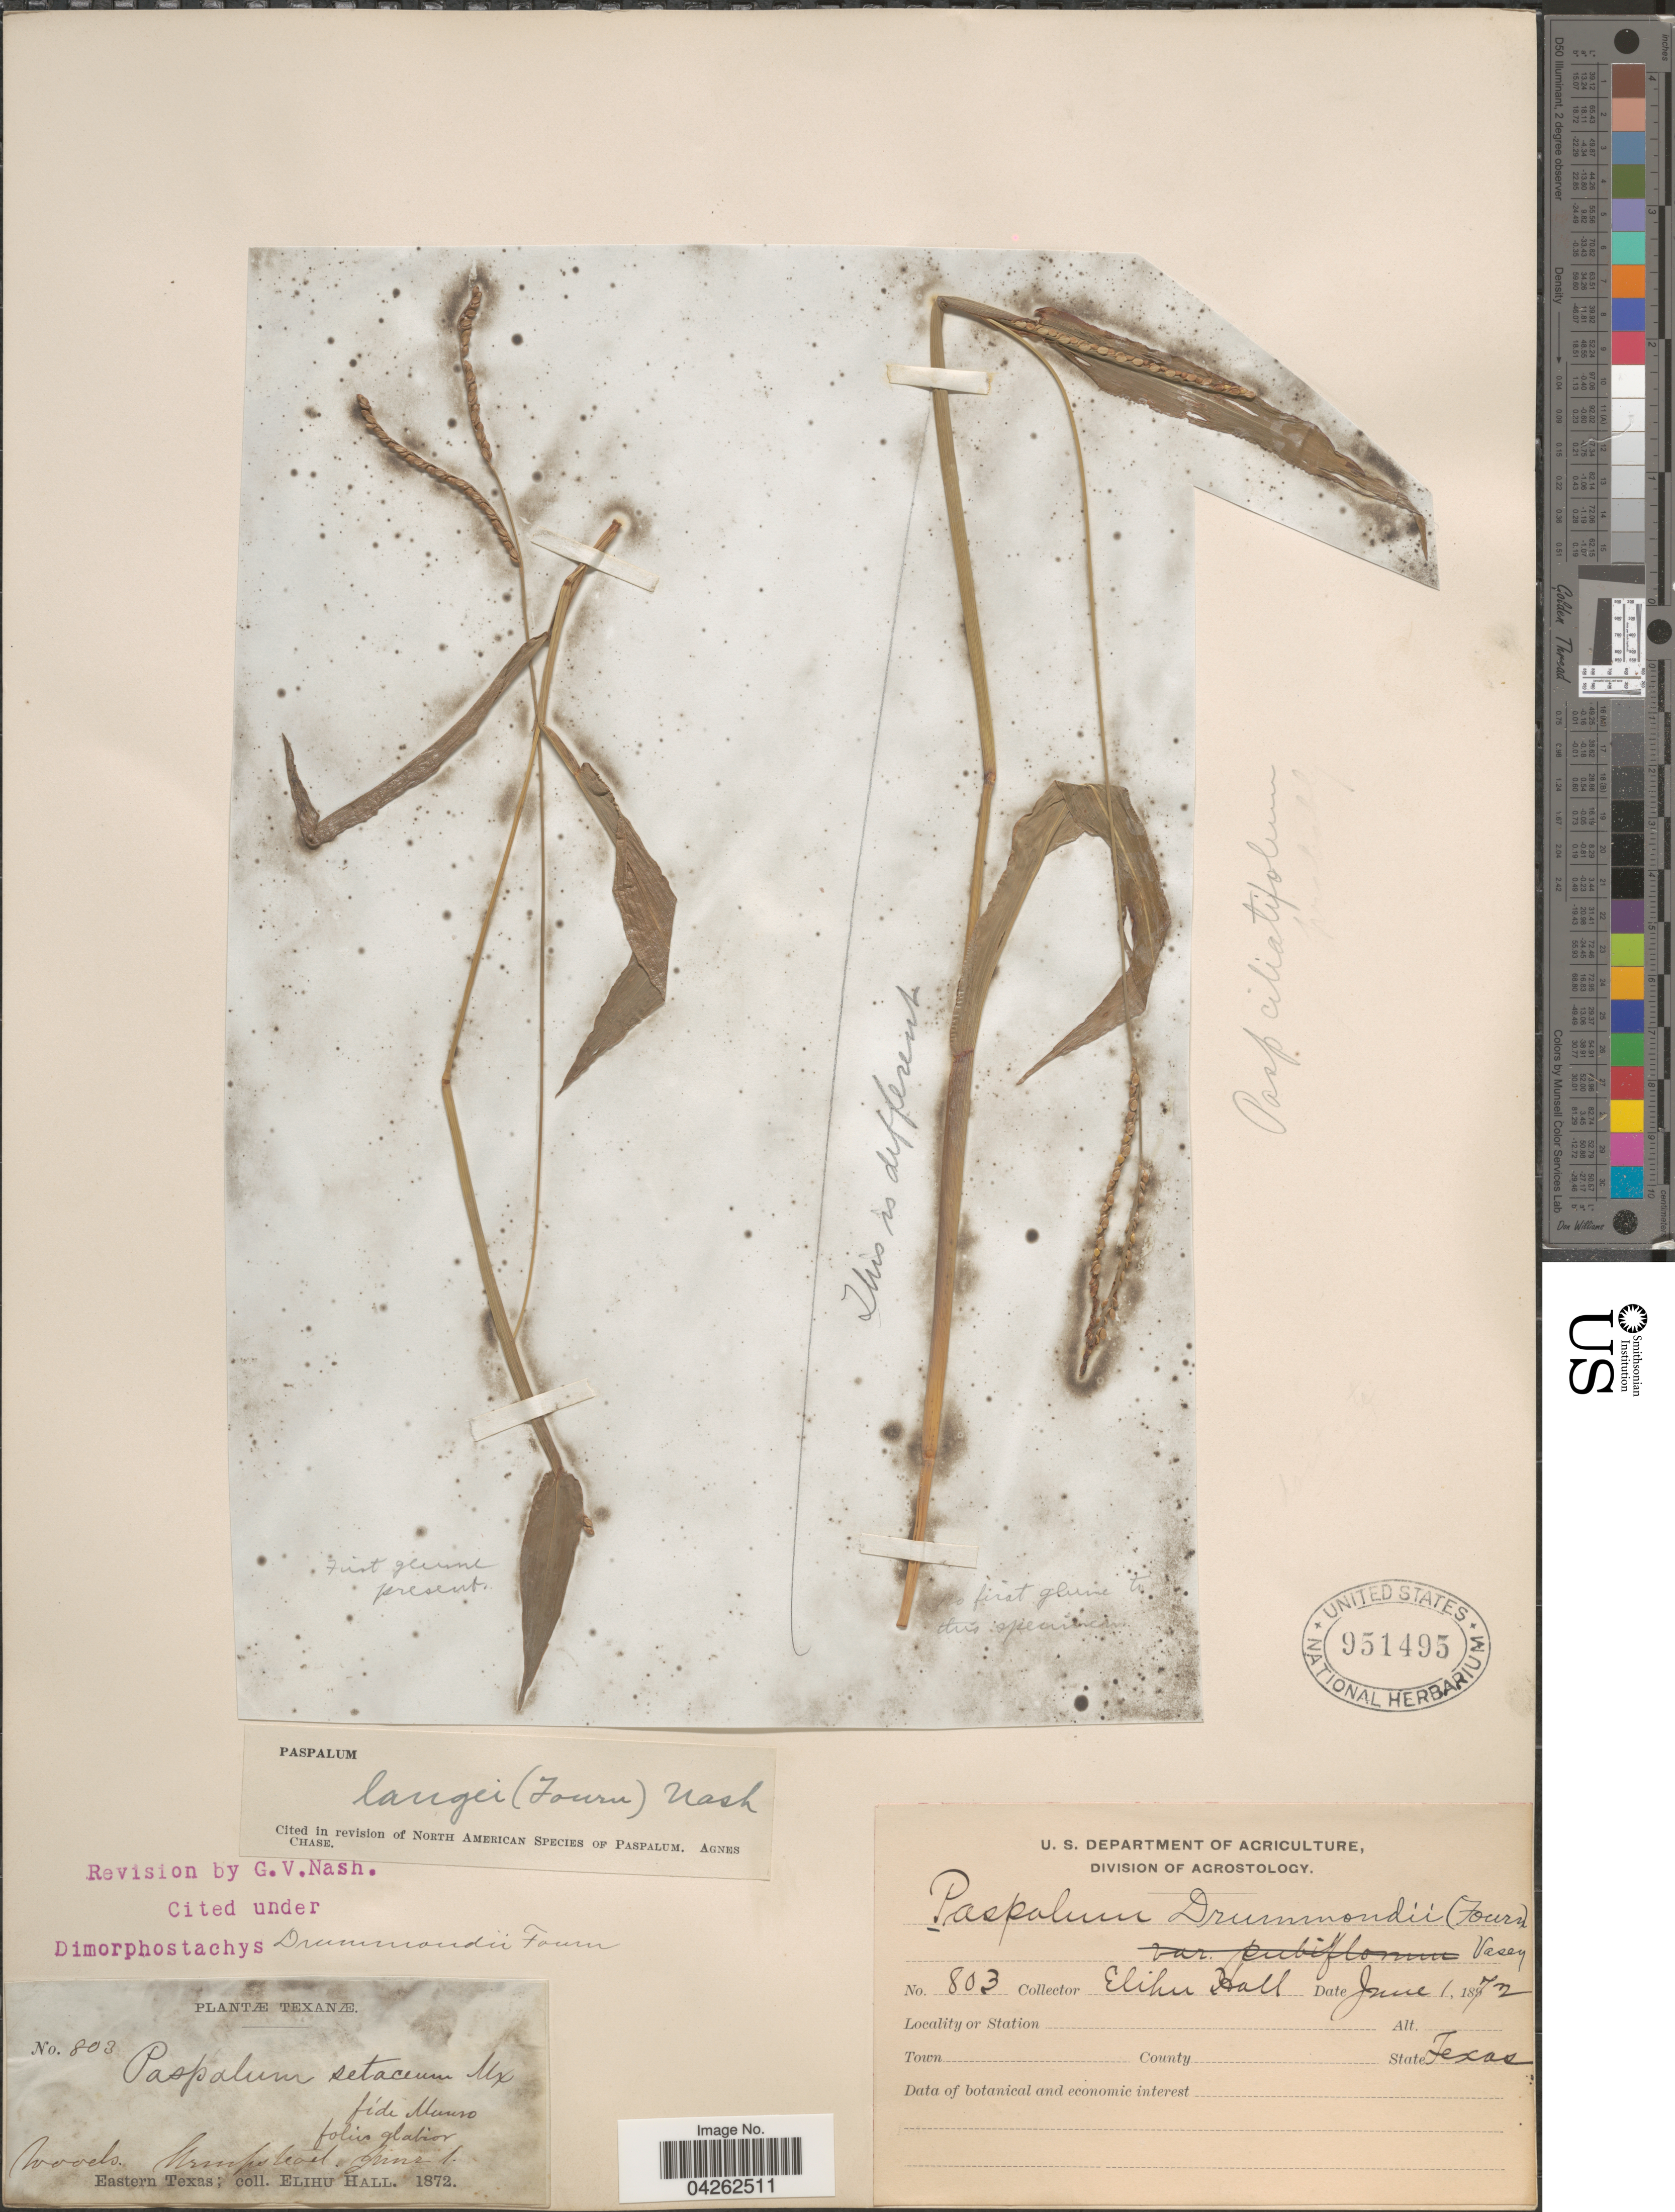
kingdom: Plantae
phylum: Tracheophyta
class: Liliopsida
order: Poales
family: Poaceae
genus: Paspalum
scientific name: Paspalum langei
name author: (E. Fourn.) Nash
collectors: E. Hall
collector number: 803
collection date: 1872-06-01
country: United States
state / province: Texas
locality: Woods. Hempstead. Eastern Texas.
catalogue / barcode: US 951495